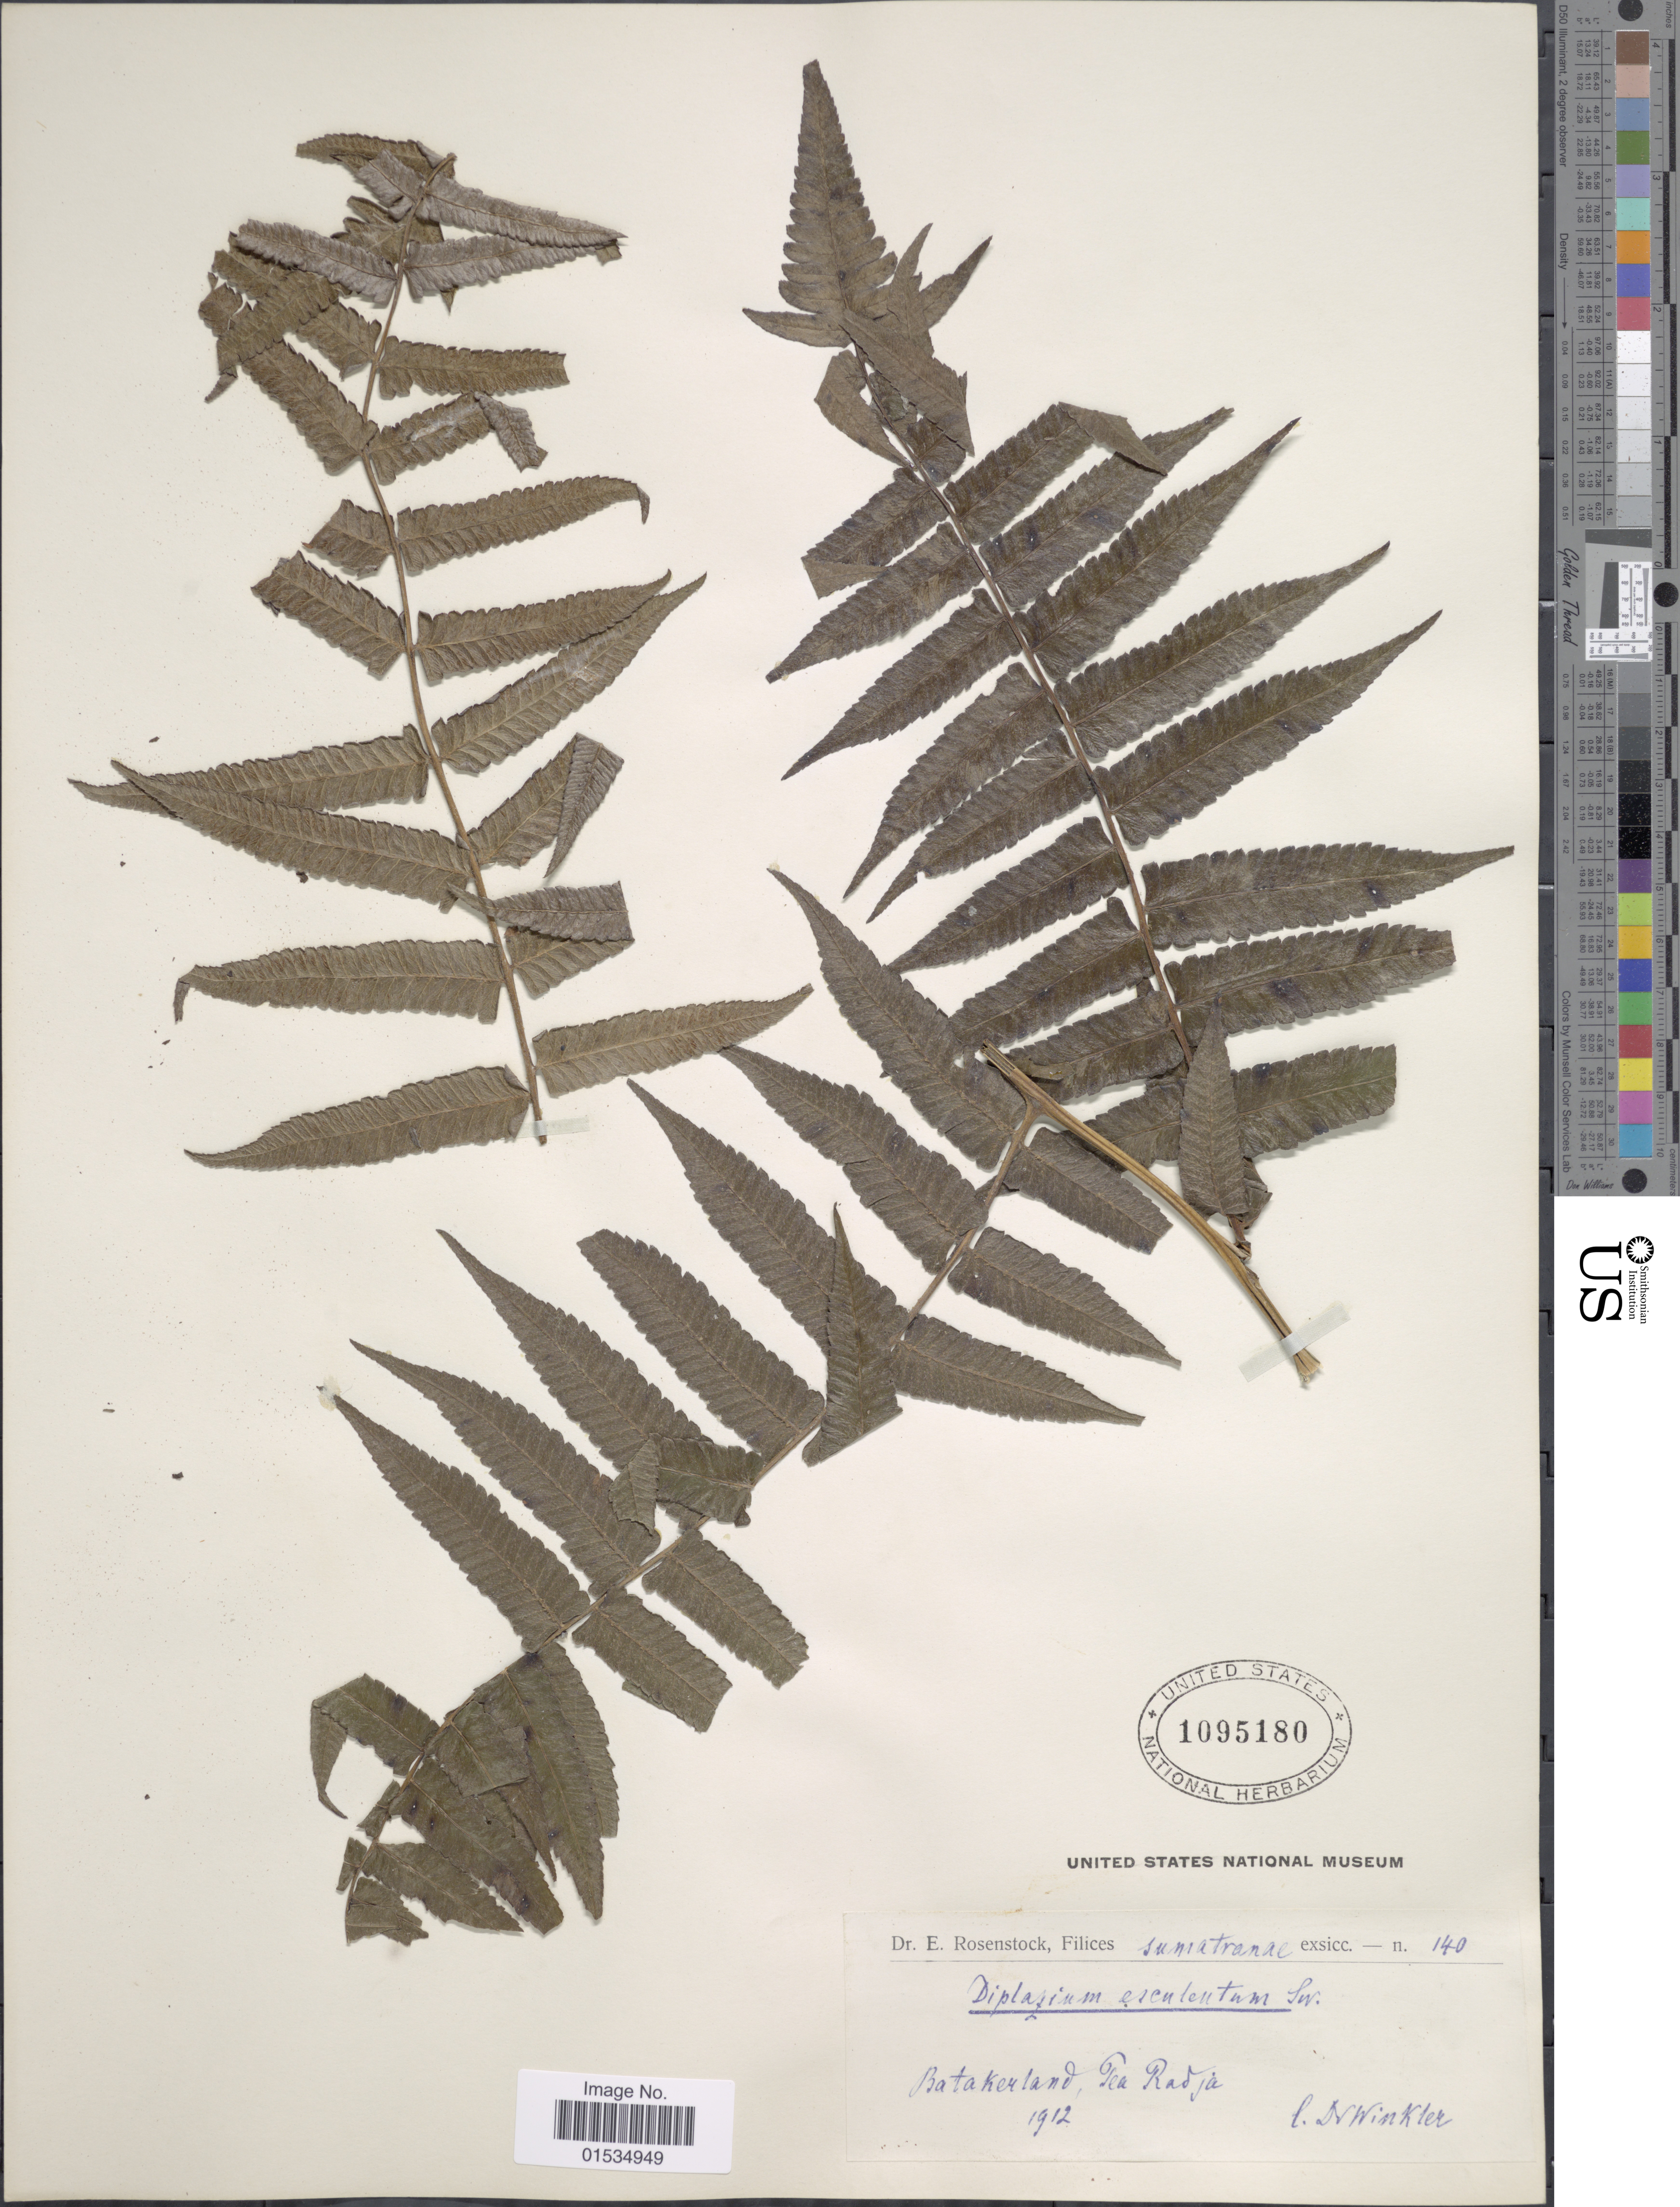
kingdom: Plantae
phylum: Tracheophyta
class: Polypodiopsida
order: Polypodiales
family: Athyriaceae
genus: Diplazium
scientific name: Diplazium esculentum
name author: (Retz.) Sw.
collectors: -. Winkler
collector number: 140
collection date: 1912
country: Indonesia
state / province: Sumatra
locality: Batakerland, Tea Radja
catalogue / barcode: US 1095180